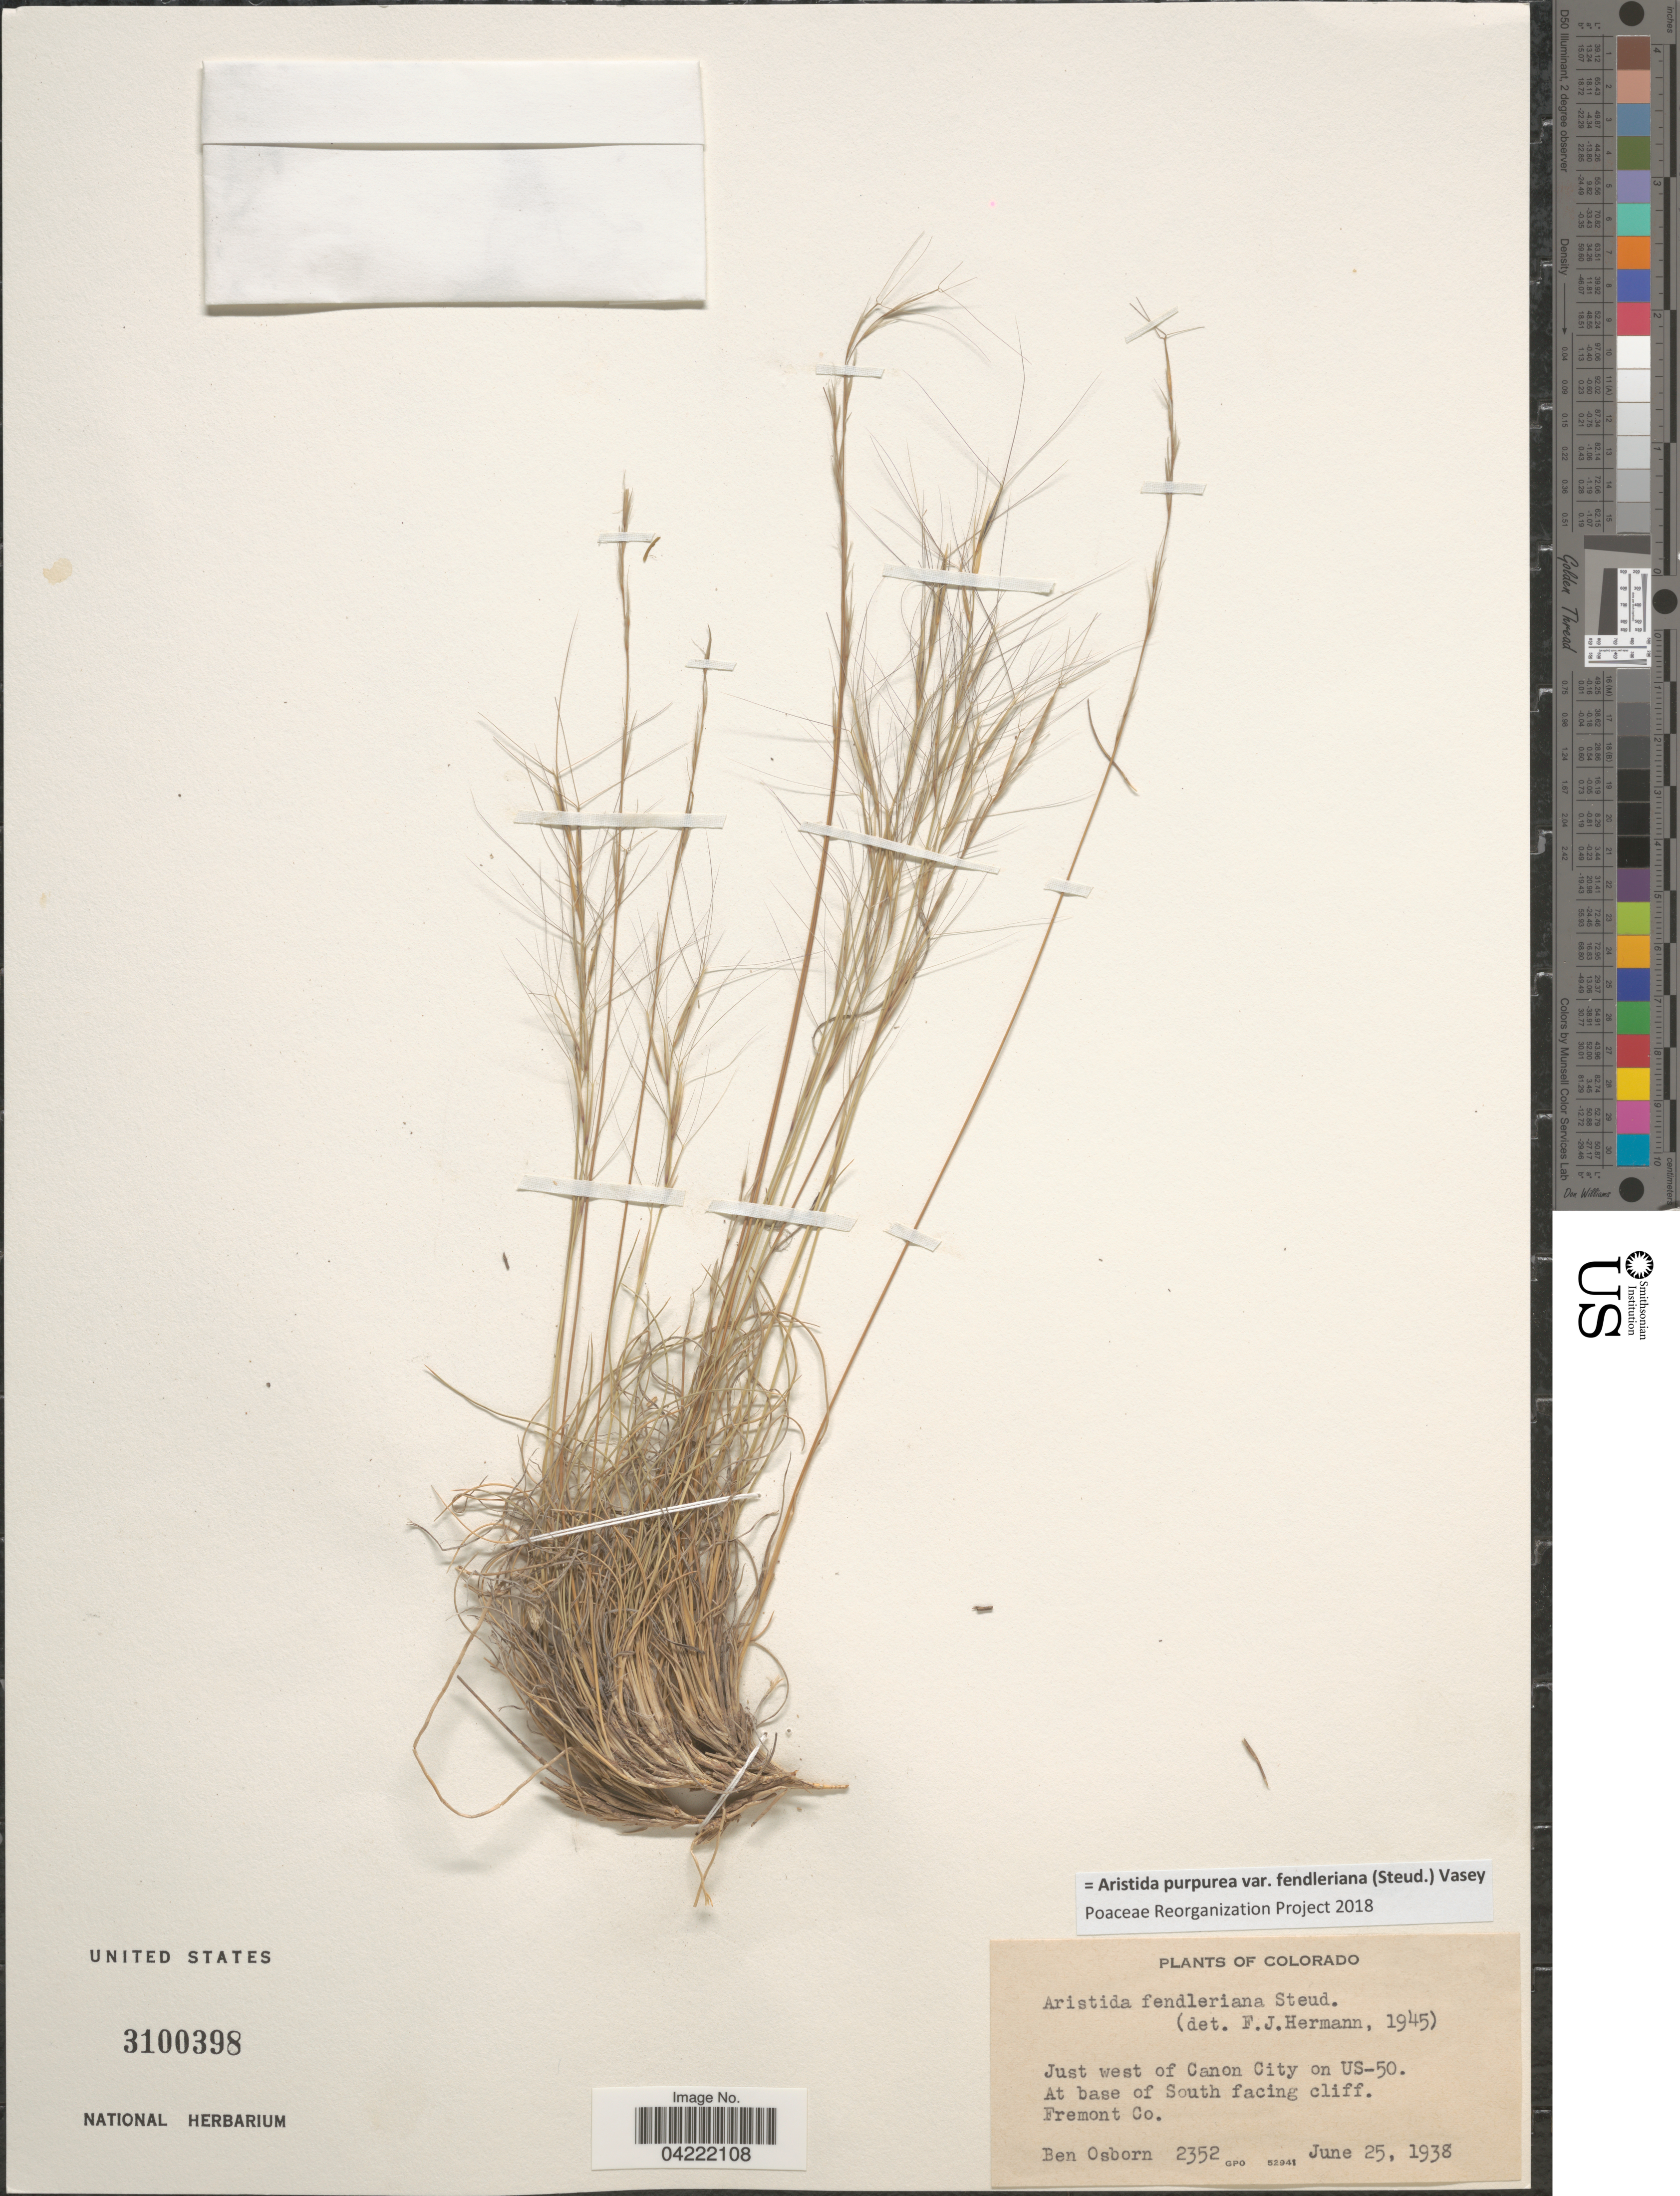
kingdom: Plantae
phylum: Tracheophyta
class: Liliopsida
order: Poales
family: Poaceae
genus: Aristida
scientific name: Aristida purpurea var. fendleriana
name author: (Steud.) Vasey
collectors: B. Osborn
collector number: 2352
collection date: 1938-06-25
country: United States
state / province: Colorado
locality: Just west of Canon City on US-50. At base of South facing cliff. Fremont Co.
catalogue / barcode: US 3100398